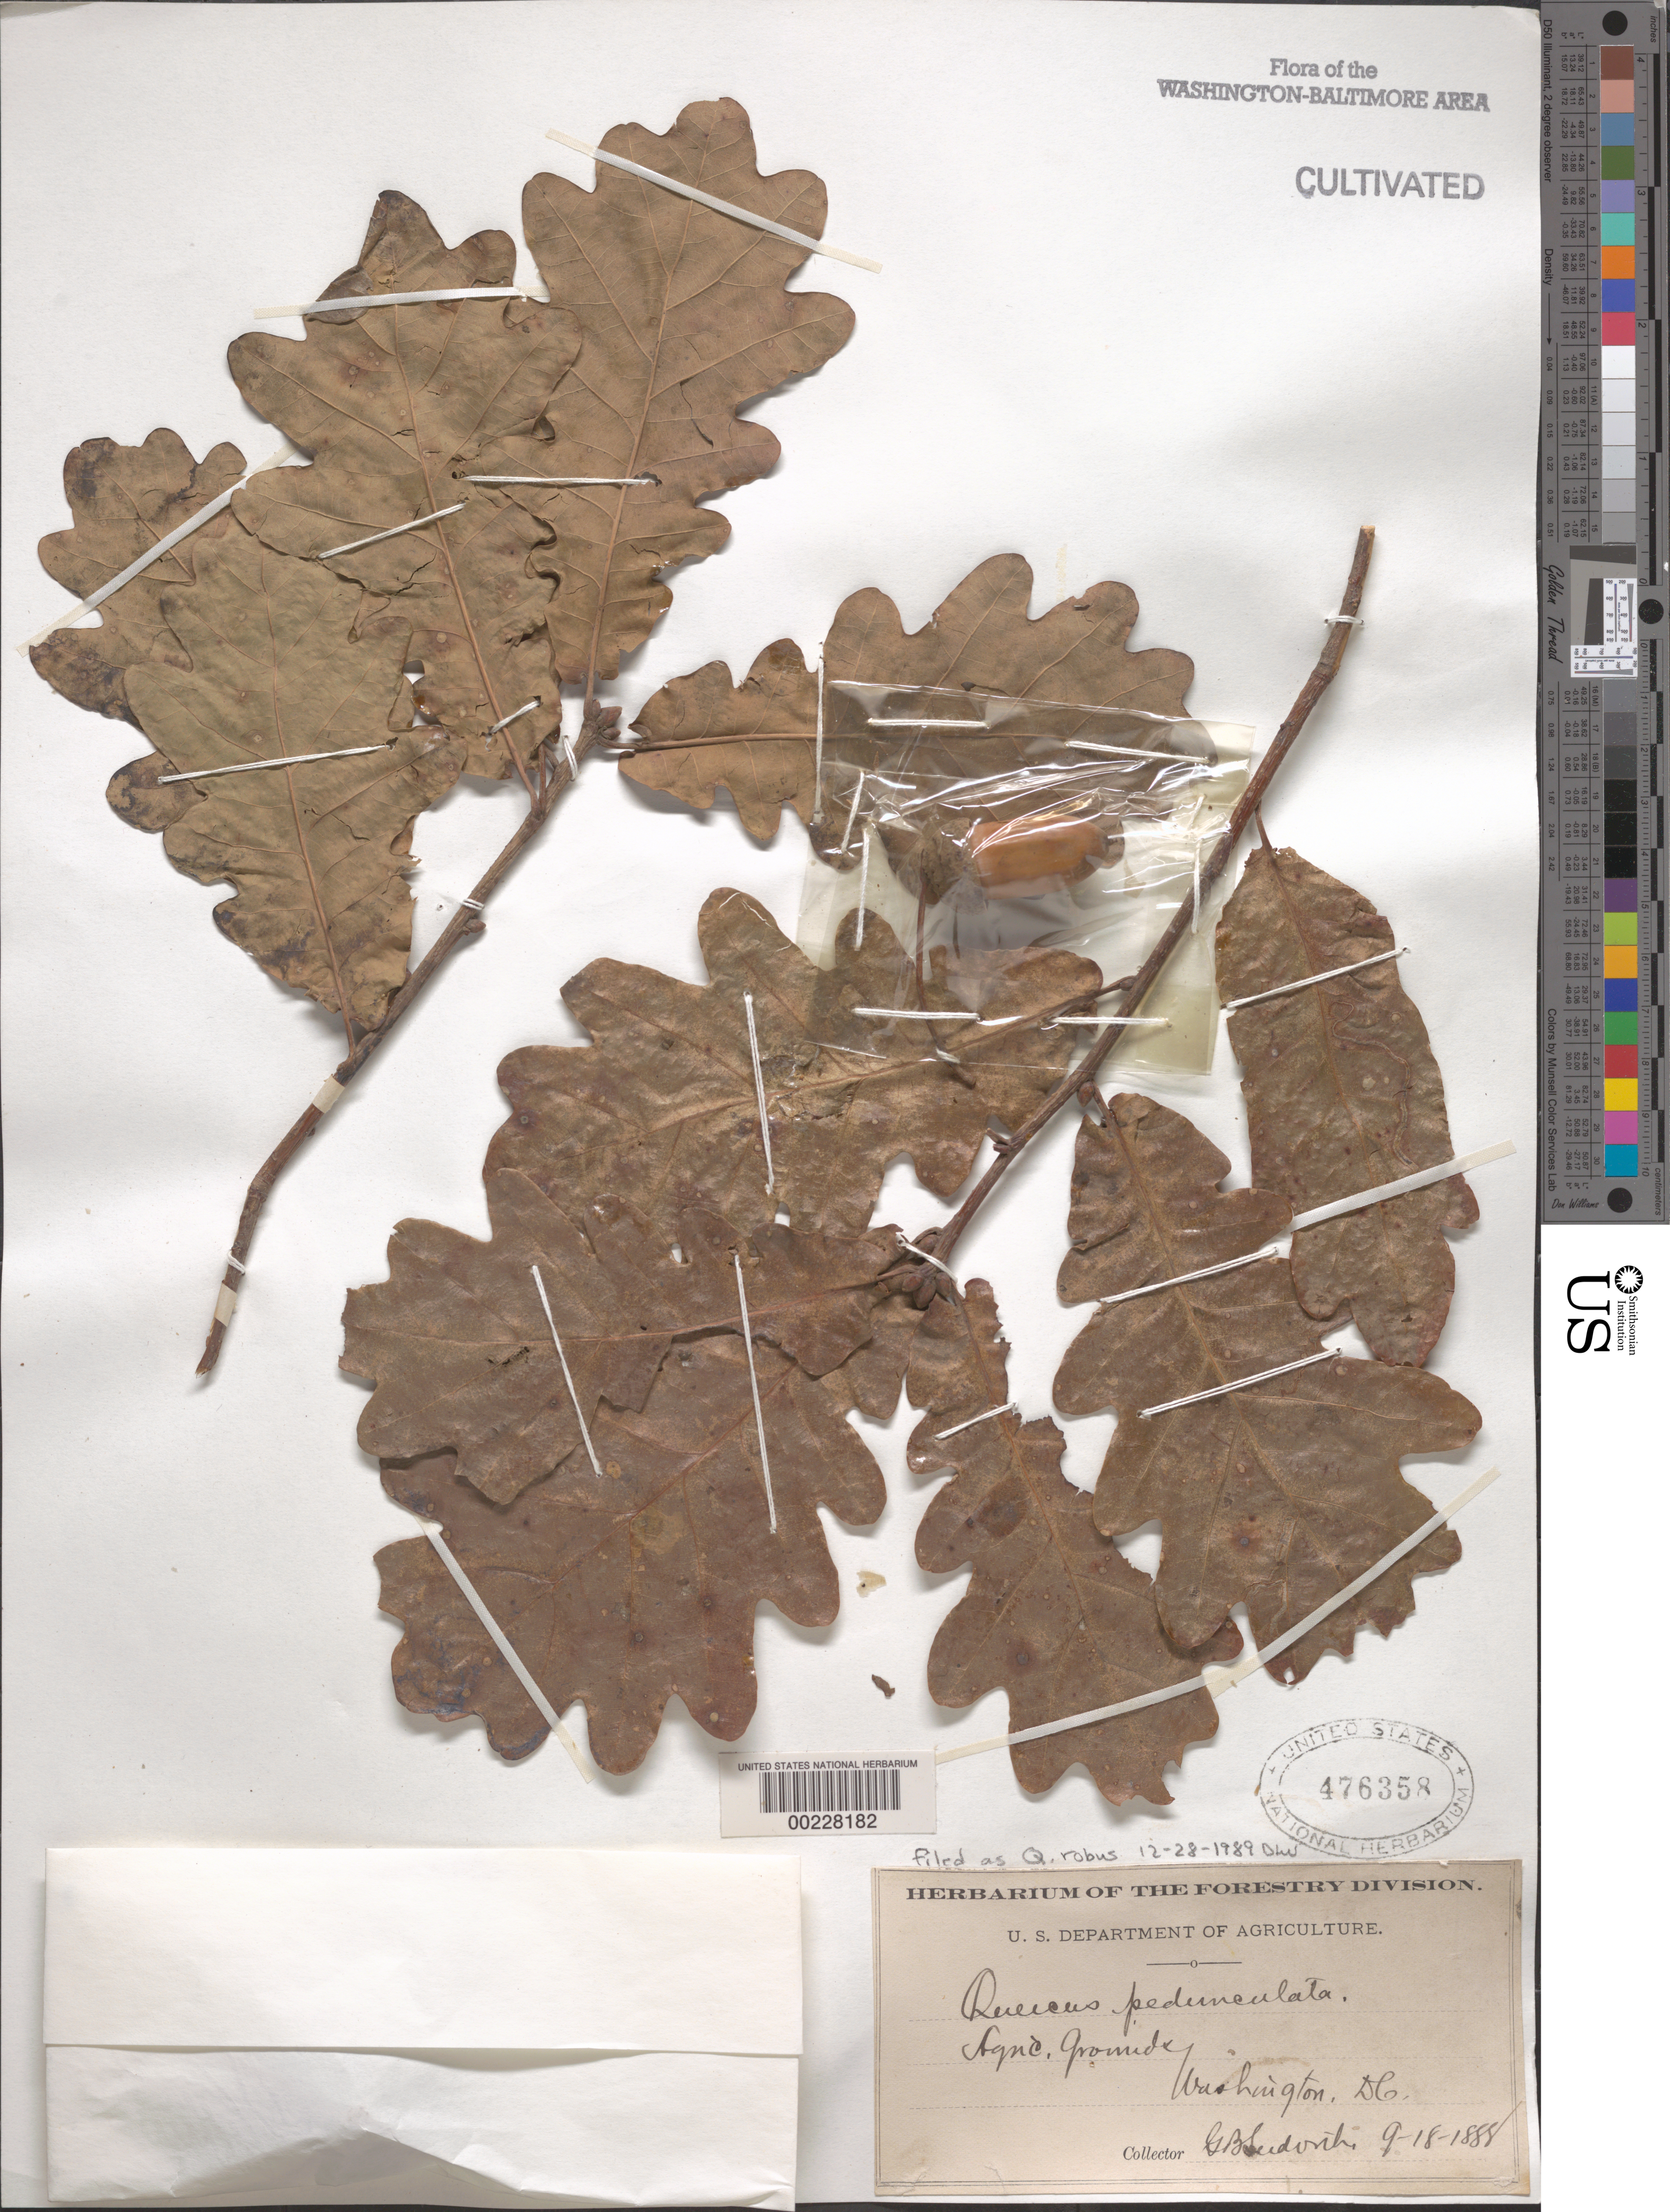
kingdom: Plantae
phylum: Tracheophyta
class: Magnoliopsida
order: Fagales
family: Fagaceae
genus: Quercus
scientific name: Quercus robur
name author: L.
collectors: G. B. Sudworth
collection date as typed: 18 Sep 1888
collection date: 1888-09-18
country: United States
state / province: District of Columbia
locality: Agricultural grounds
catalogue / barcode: US 476358